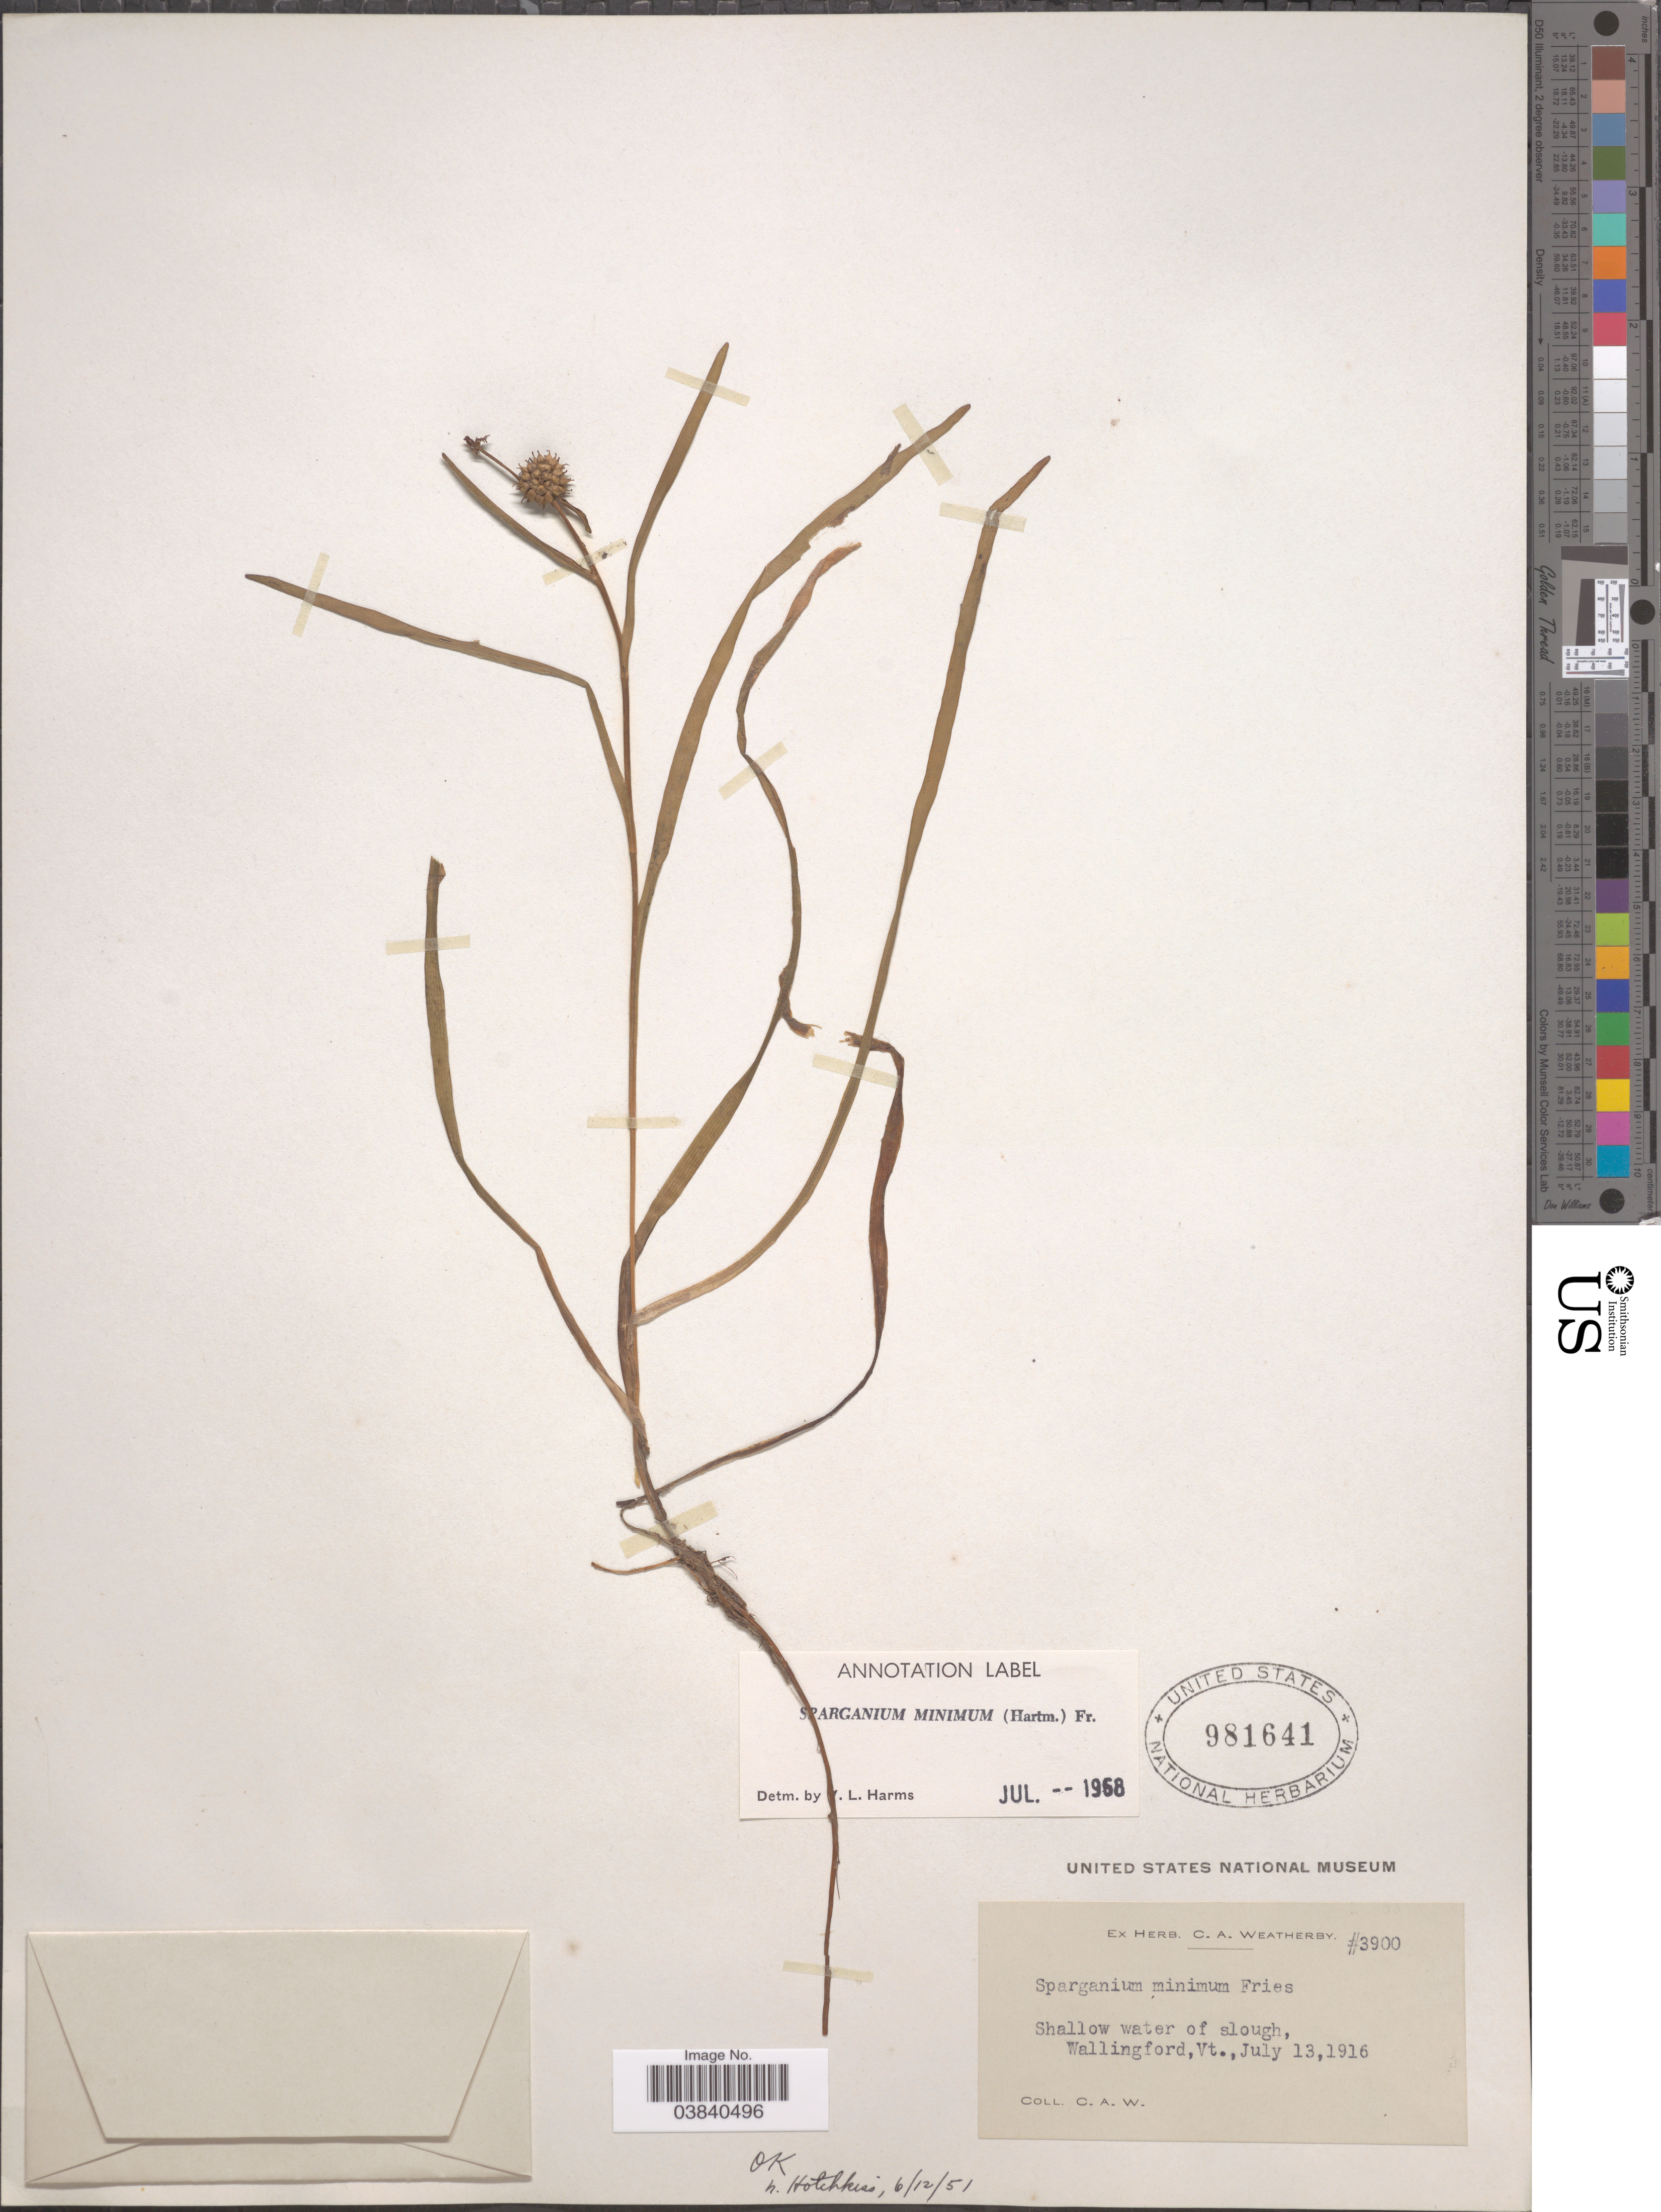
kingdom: Plantae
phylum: Tracheophyta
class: Liliopsida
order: Poales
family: Typhaceae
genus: Sparganium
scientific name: Sparganium minimum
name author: Wallr.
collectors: C. A. Weatherby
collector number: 3900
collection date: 1916-07-13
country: United States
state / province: Vermont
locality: Wallingford.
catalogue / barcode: US 981641